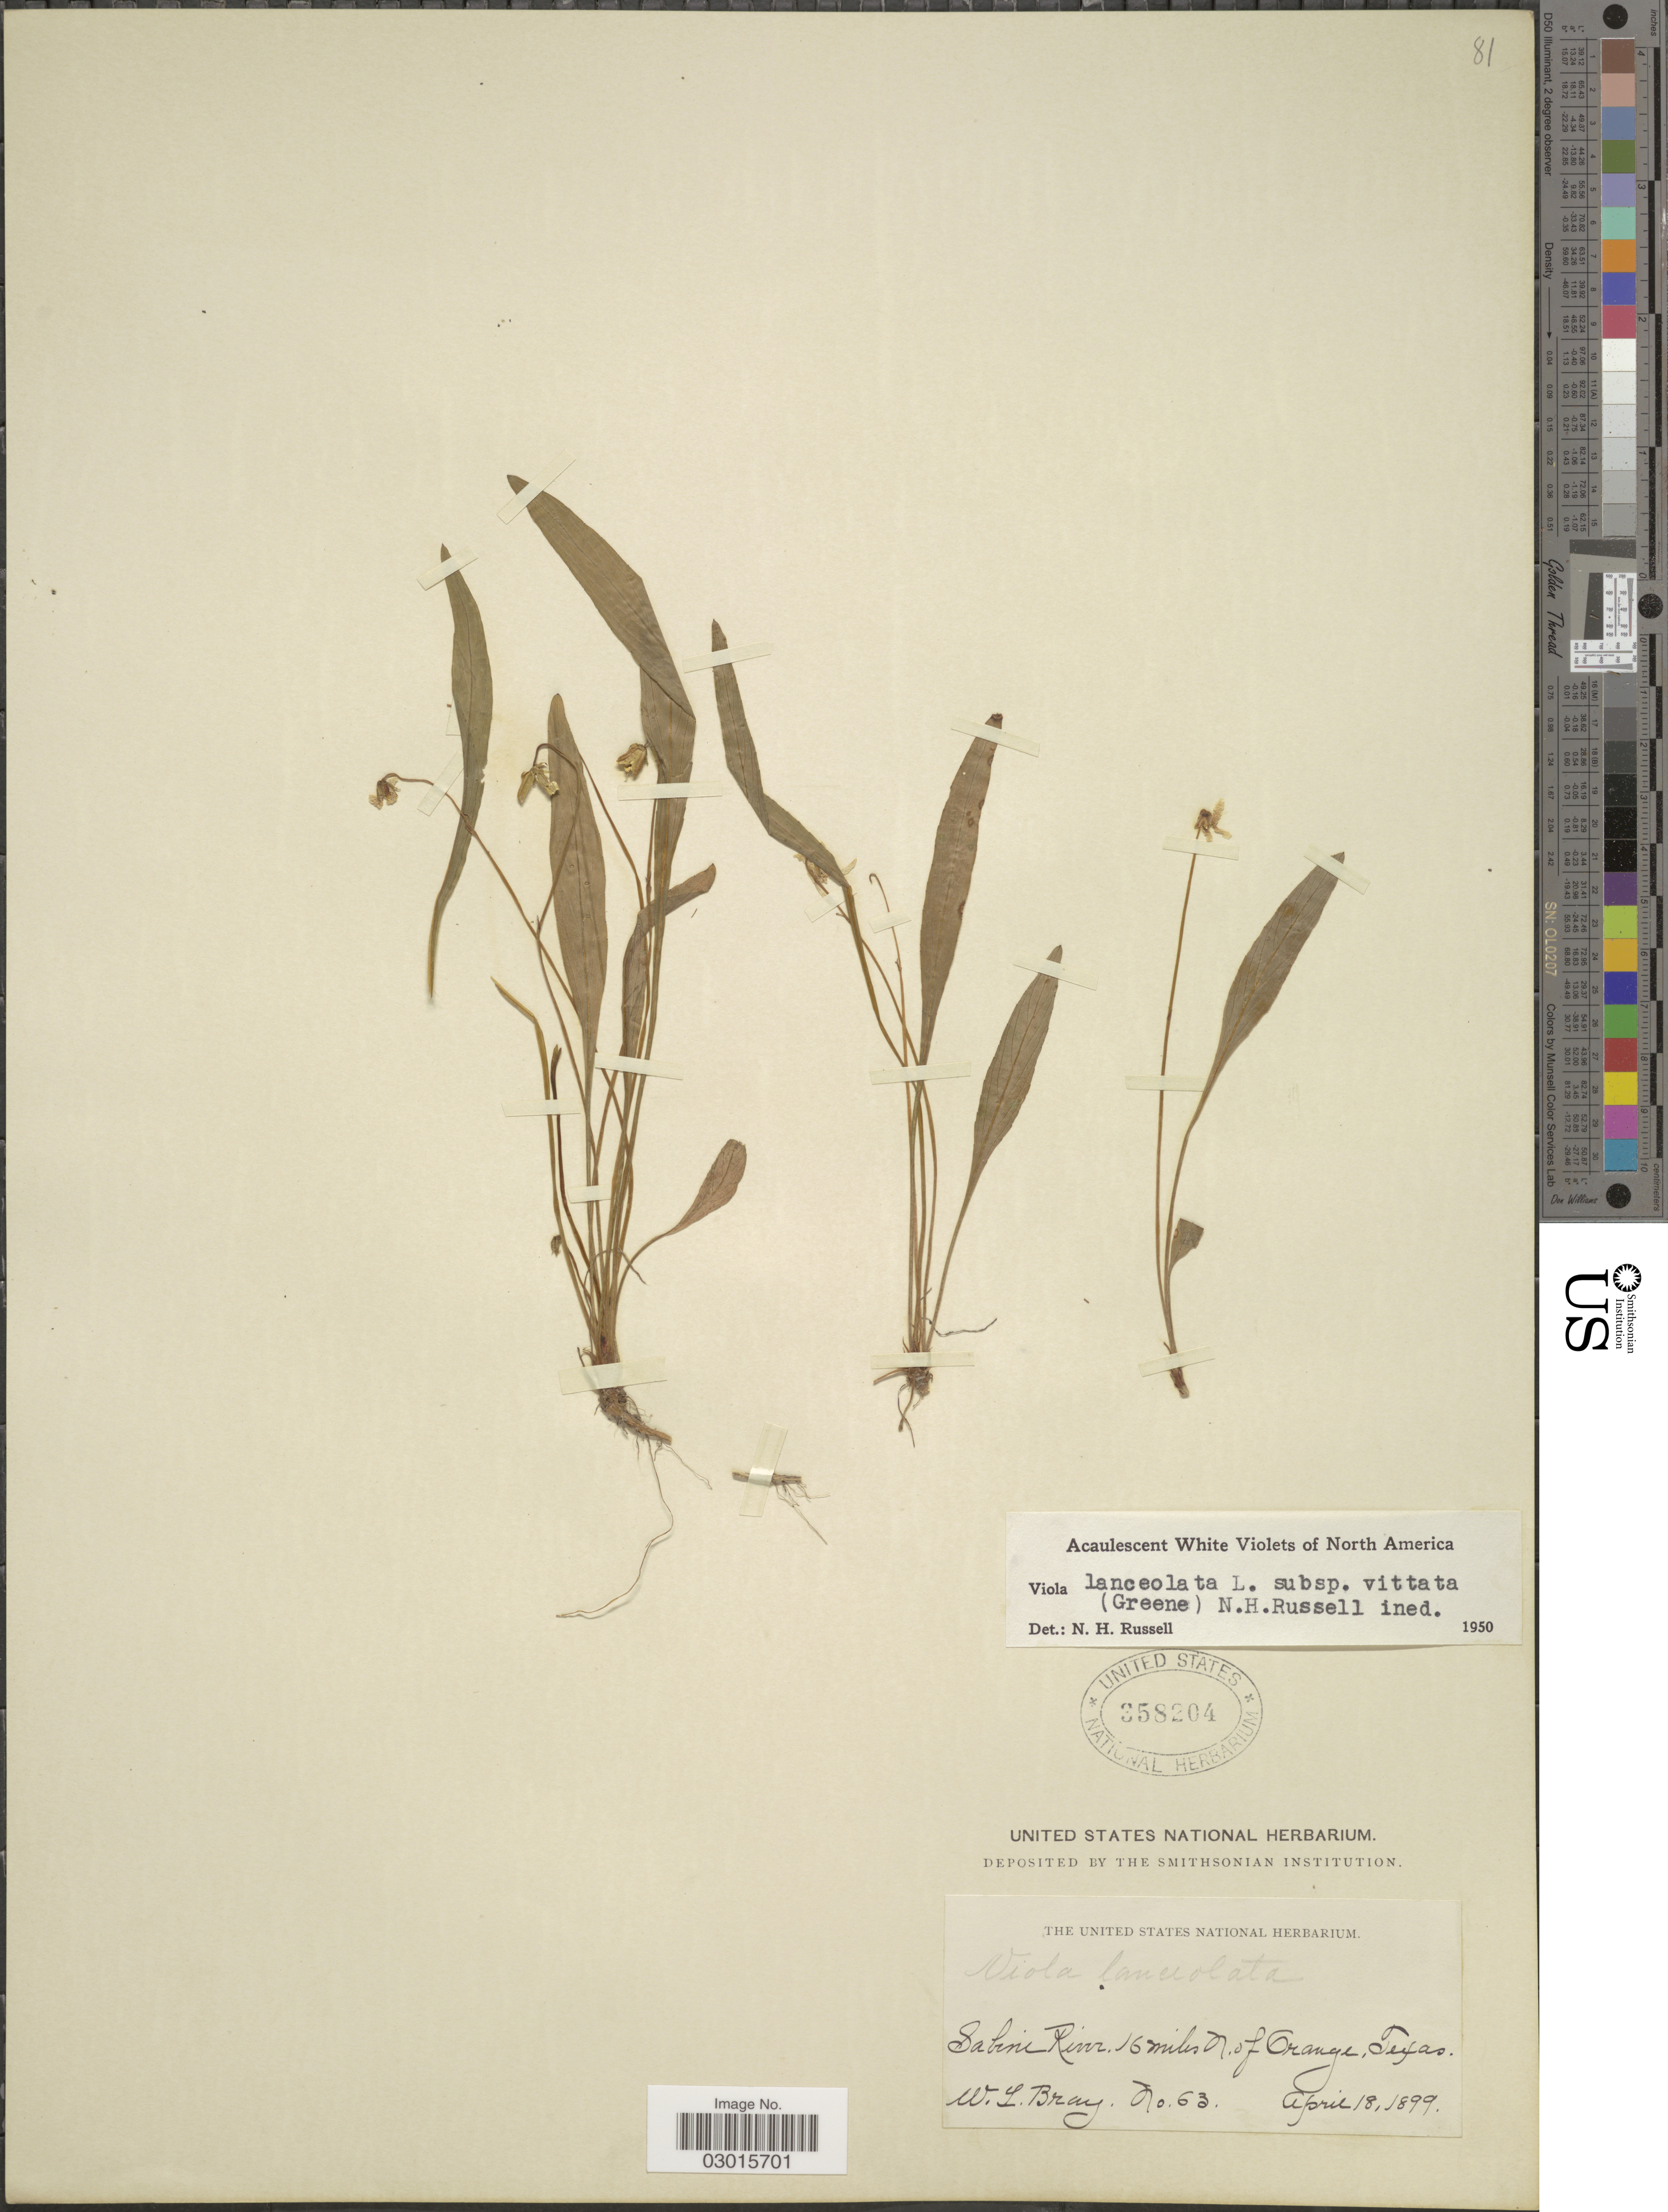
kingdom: Plantae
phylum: Tracheophyta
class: Magnoliopsida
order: Malpighiales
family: Violaceae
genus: Viola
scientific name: Viola lanceolata subsp. vittata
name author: (Greene) N. H. Russell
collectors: W. L. Bray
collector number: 63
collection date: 1899-04-18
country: United States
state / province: Texas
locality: Sabine River. 16 miles N. of Orange.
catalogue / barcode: US 358204